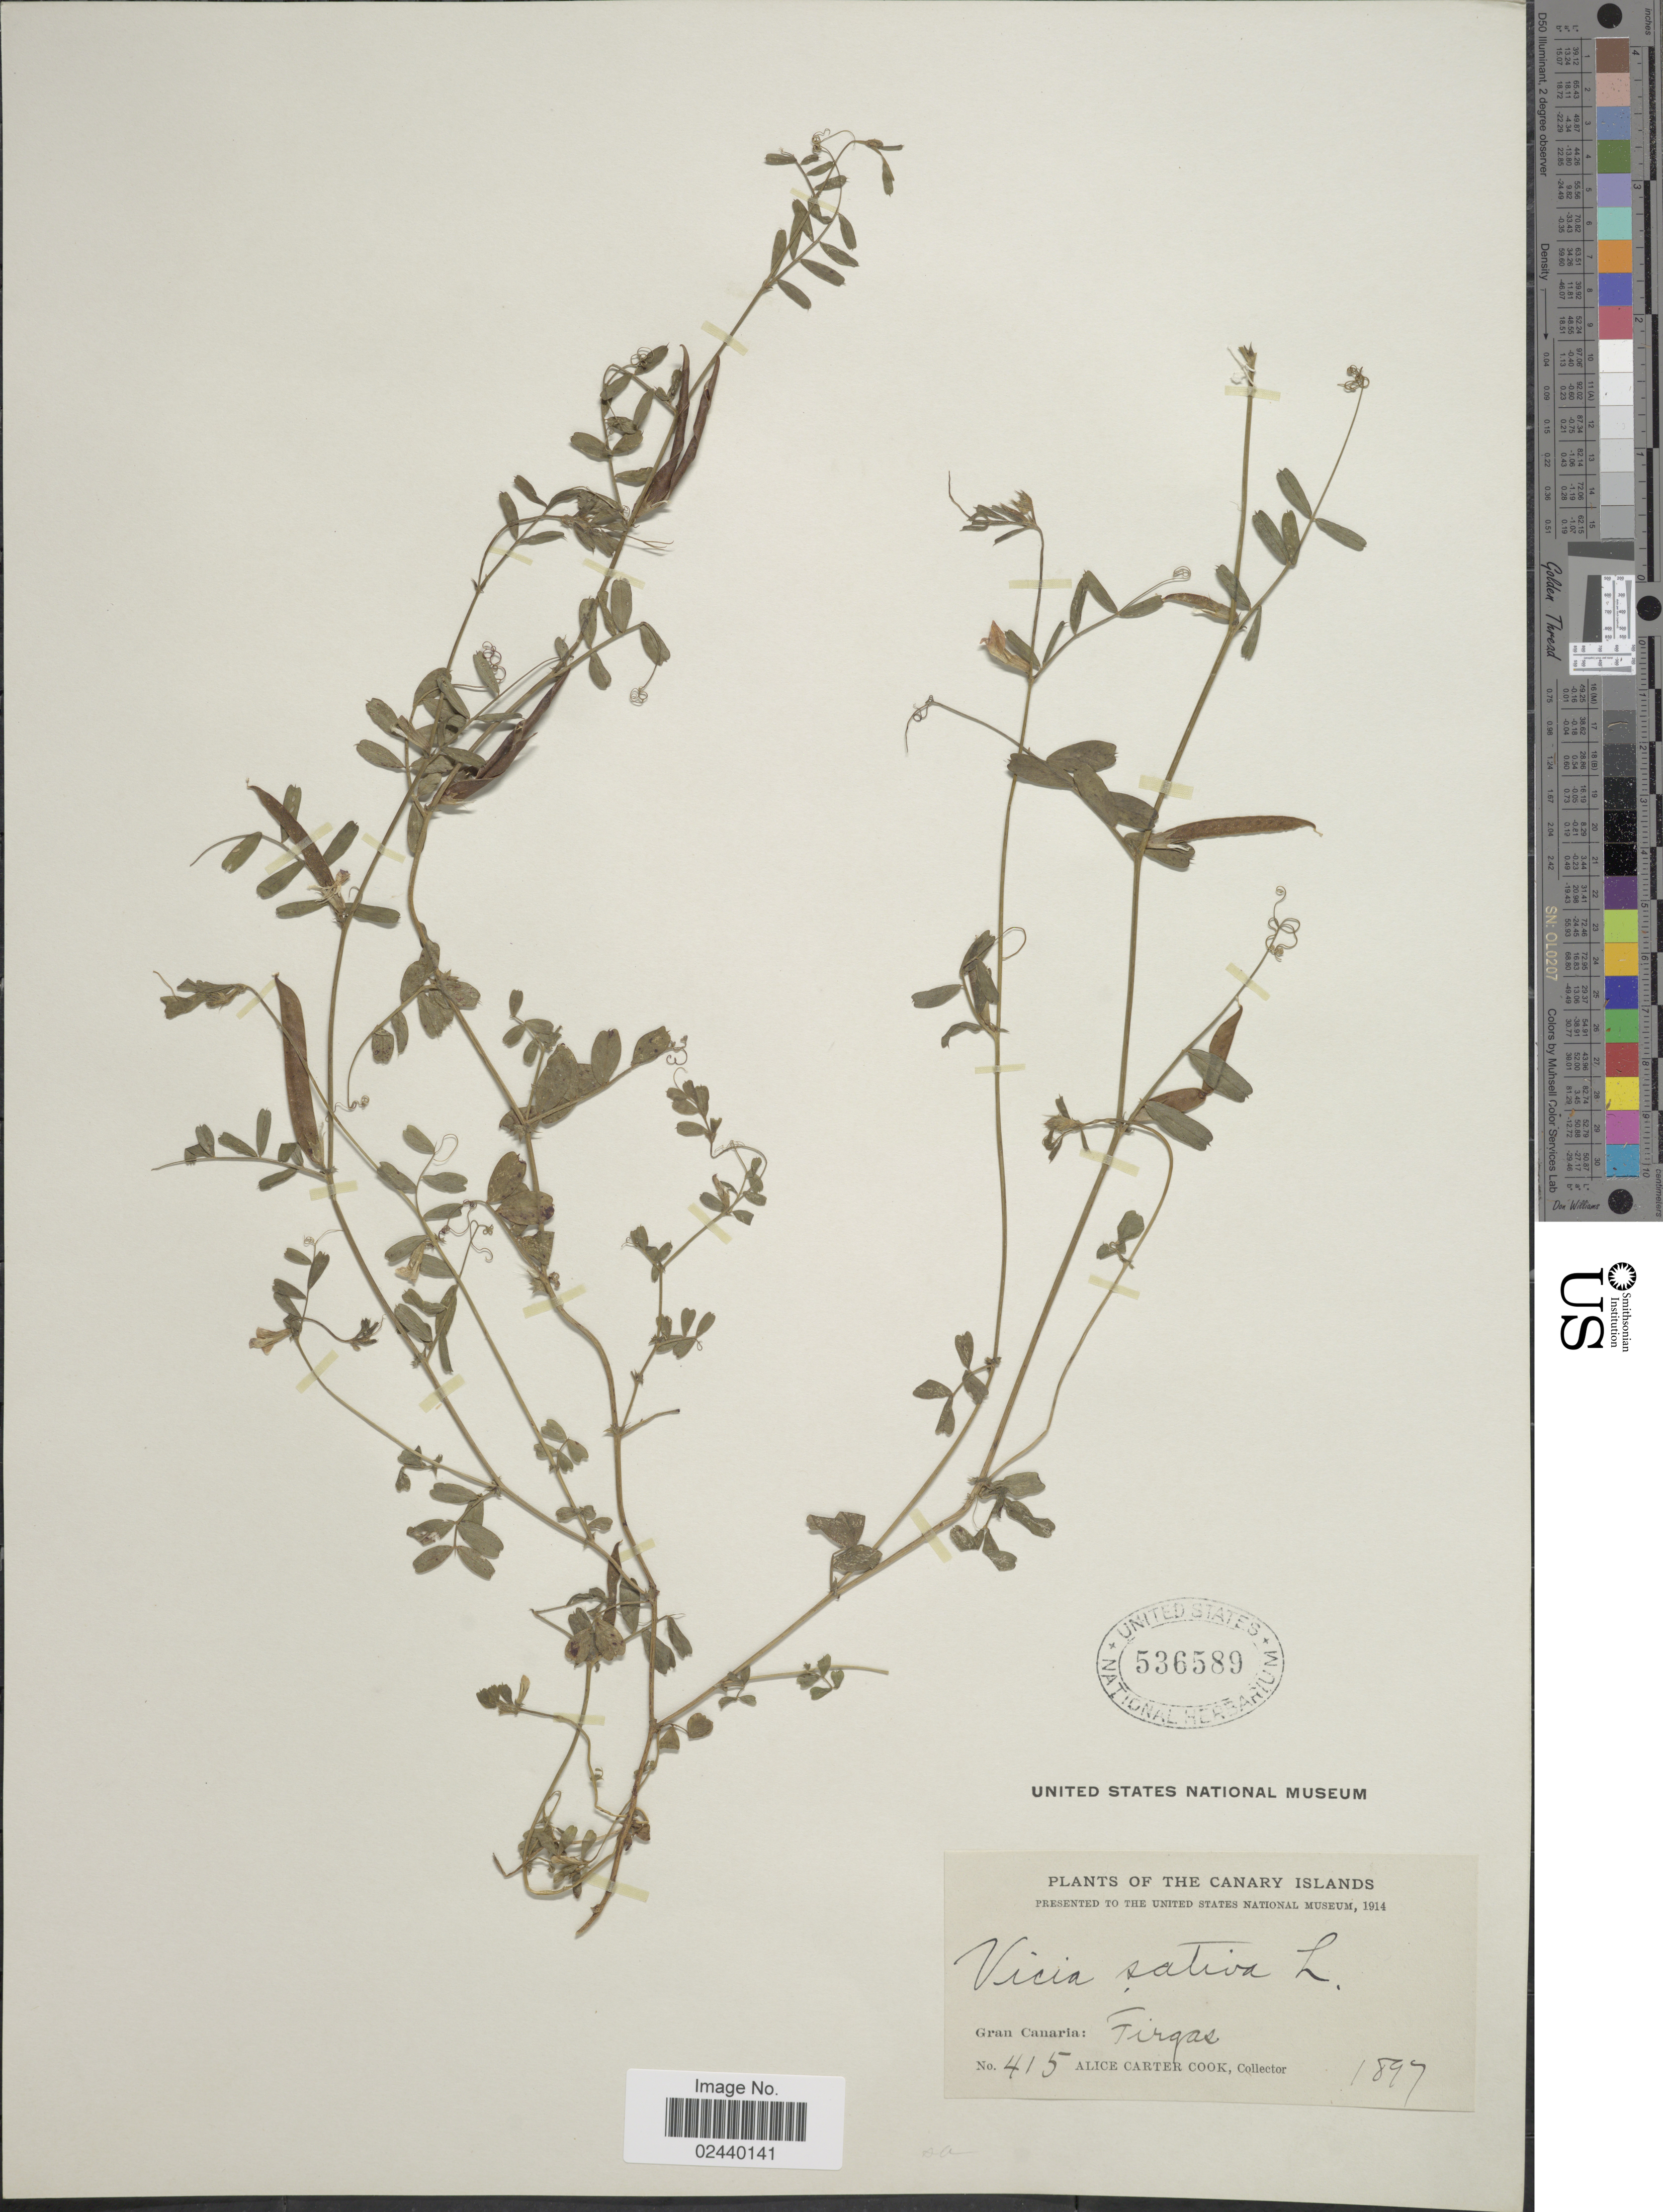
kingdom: Plantae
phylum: Tracheophyta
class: Magnoliopsida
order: Fabales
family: Fabaceae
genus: Vicia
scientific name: Vicia sativa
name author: L.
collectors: Alice C. Cook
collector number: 415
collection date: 1897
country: Spain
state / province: Canarias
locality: The Canary Islands, Gran Canaria: Firgas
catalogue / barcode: US 536589